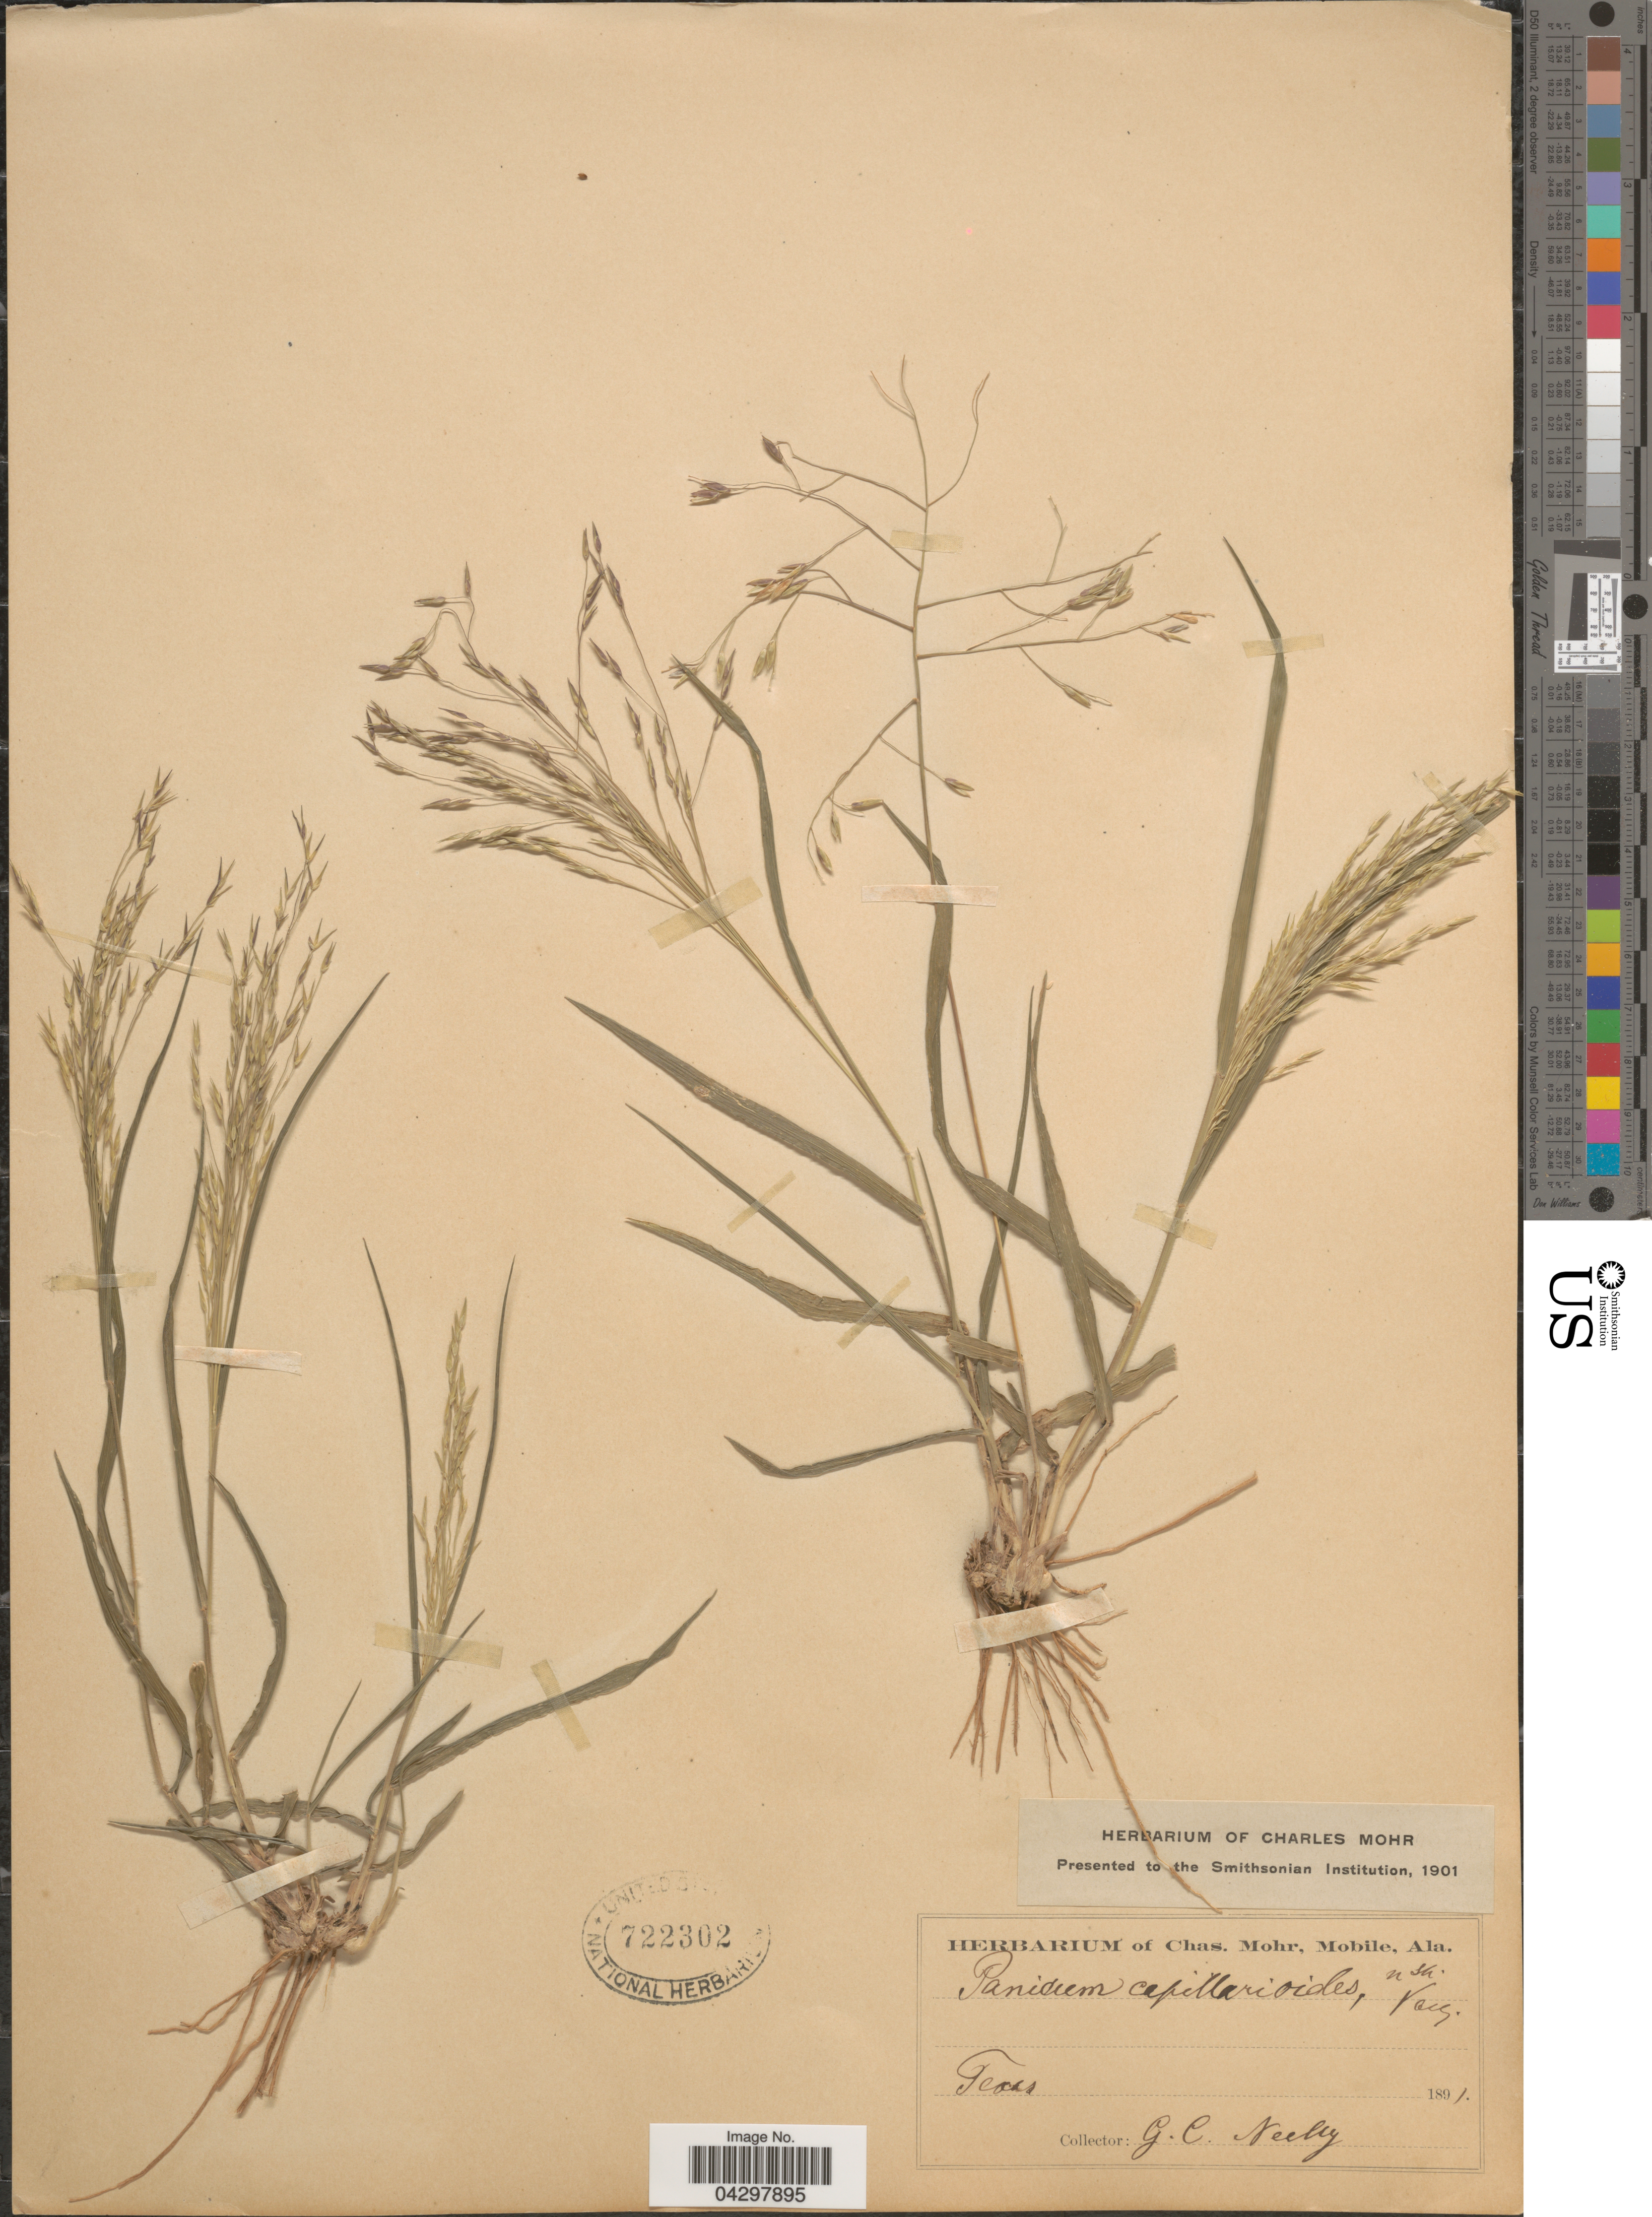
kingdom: Plantae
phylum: Tracheophyta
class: Liliopsida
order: Poales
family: Poaceae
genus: Panicum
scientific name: Panicum capillarioides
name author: Vasey in J.M. Coult.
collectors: G. C. Nealley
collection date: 1891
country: United States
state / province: Texas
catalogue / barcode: US 722302